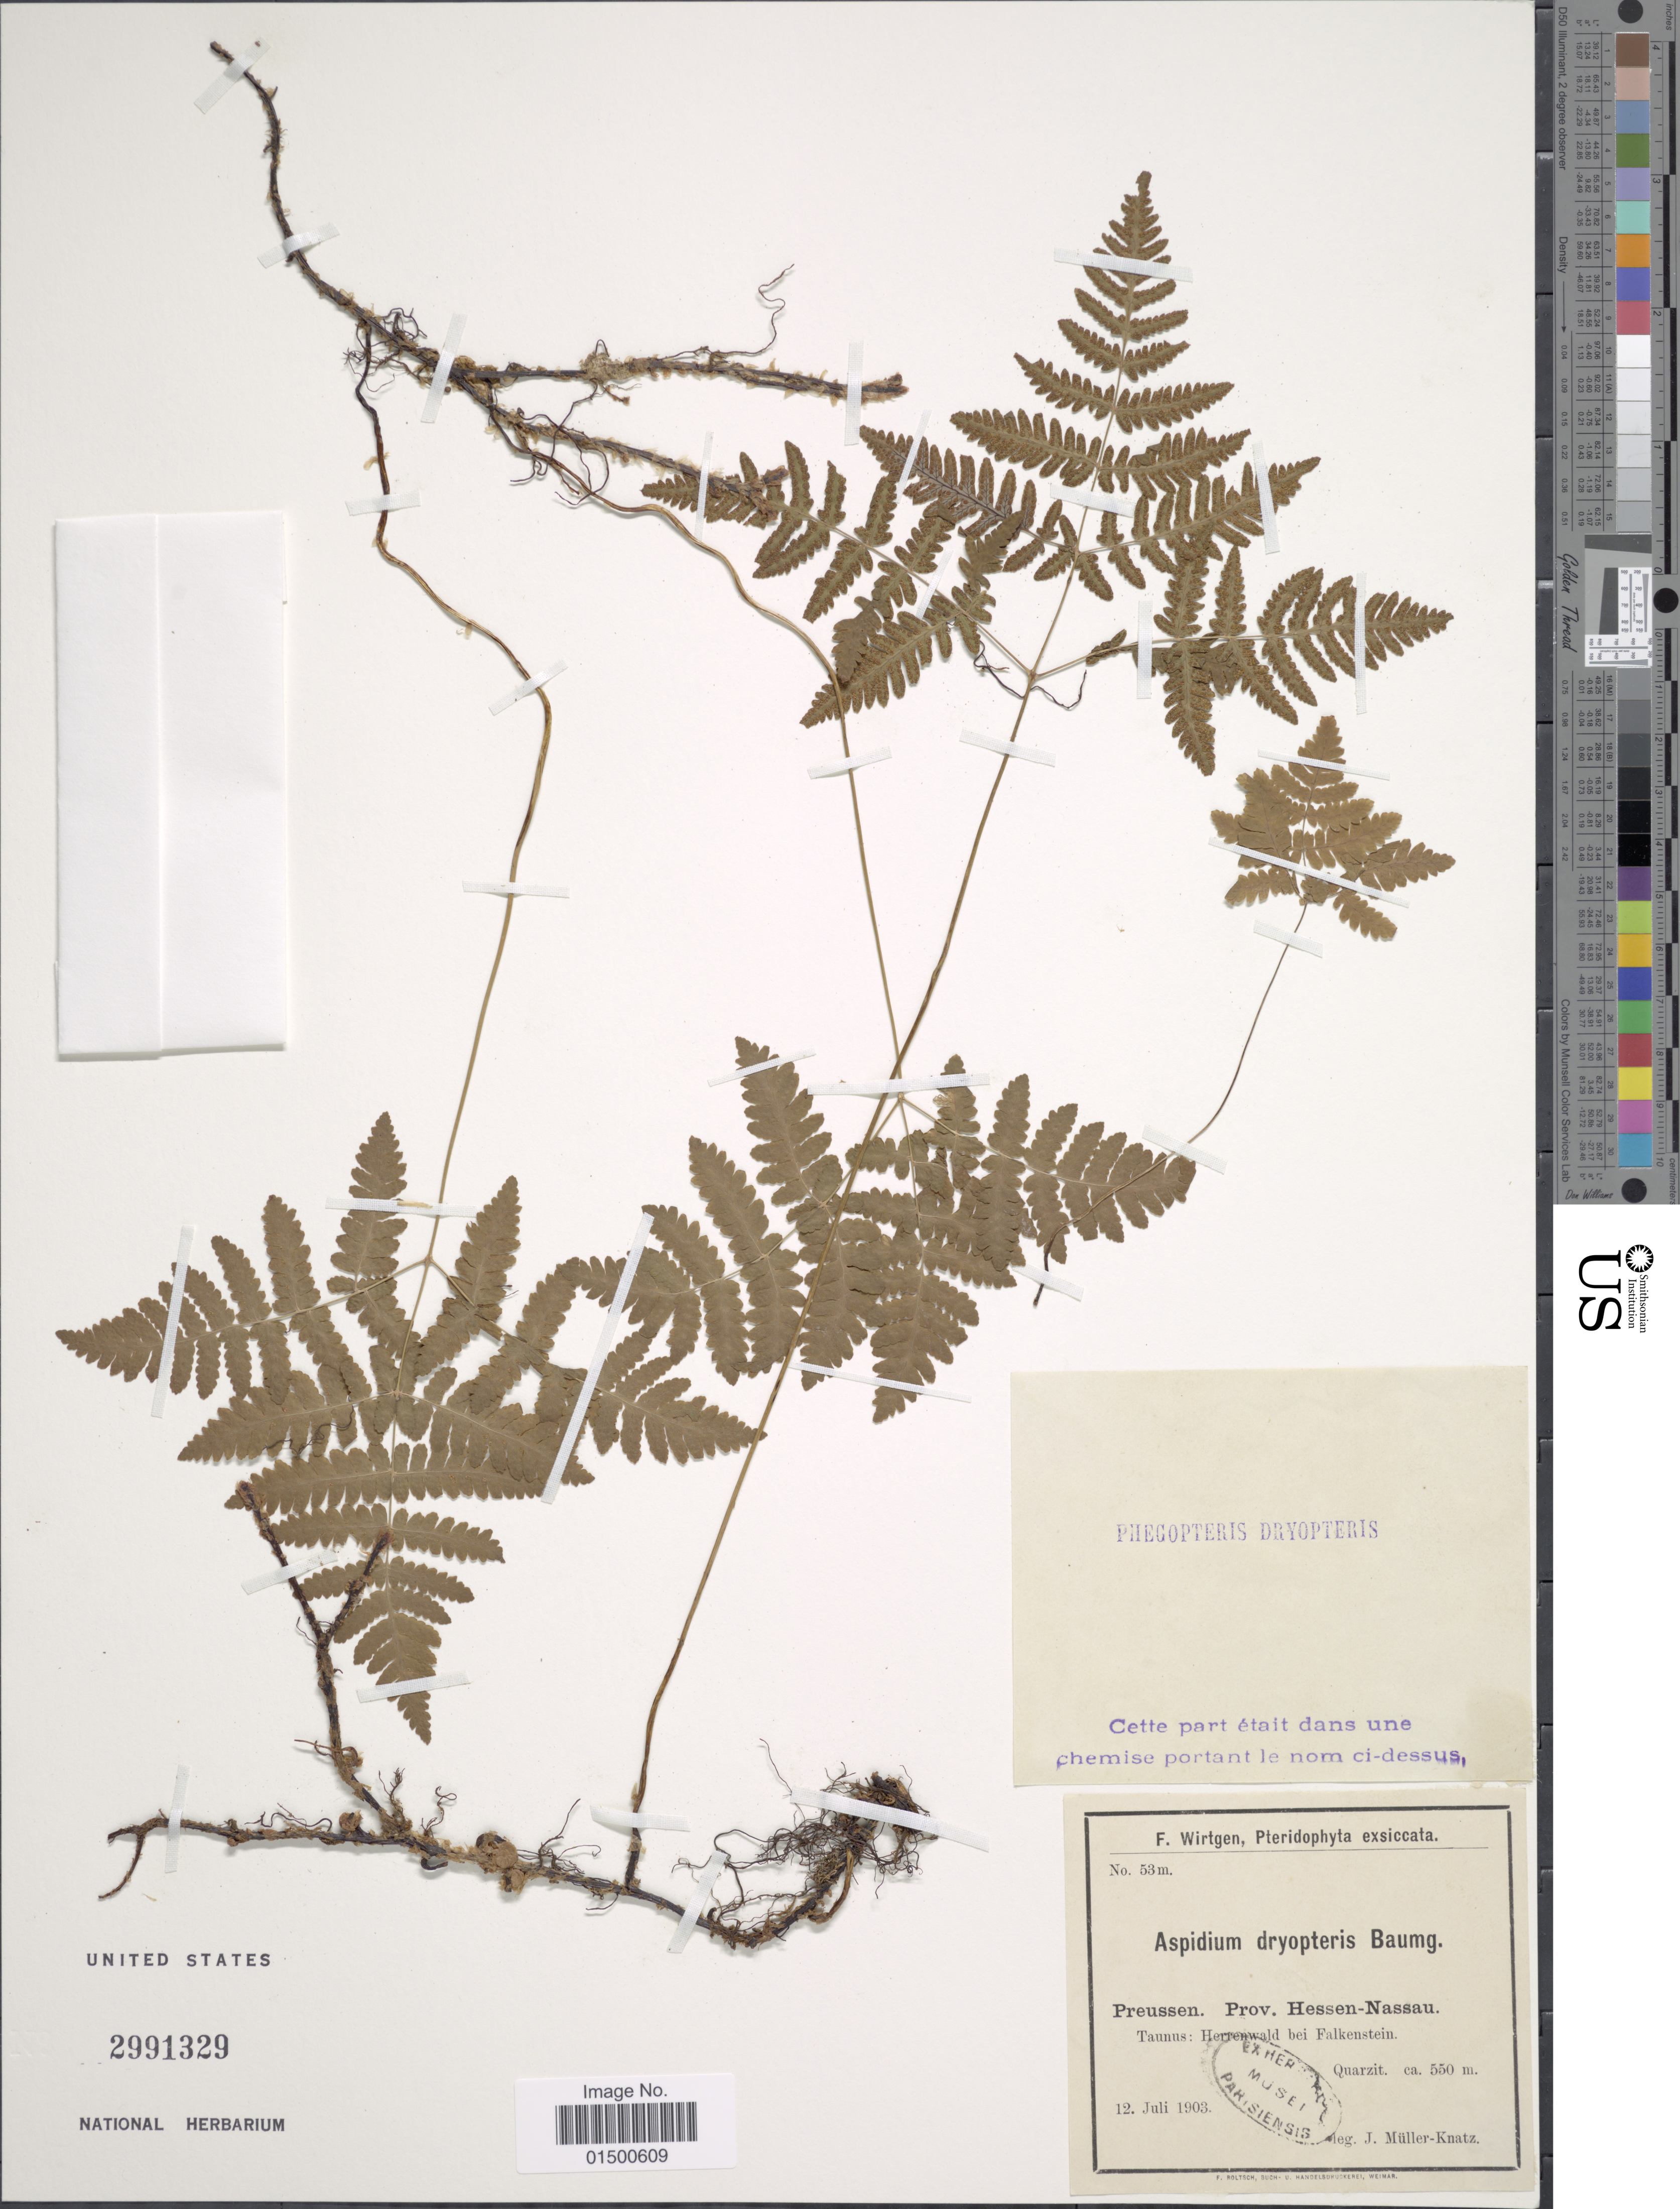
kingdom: Plantae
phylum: Tracheophyta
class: Polypodiopsida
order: Polypodiales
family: Cystopteridaceae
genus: Gymnocarpium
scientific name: Gymnocarpium disjunctum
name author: (Rupr.) Ching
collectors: J. Müller-Knatz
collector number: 53m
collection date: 1903-07-12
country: Germany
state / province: Hesse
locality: Preussen, Prov. Hessen-Nassau, Taunus: Herrenwald bei Falkenstein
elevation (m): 550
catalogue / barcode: US 2991329